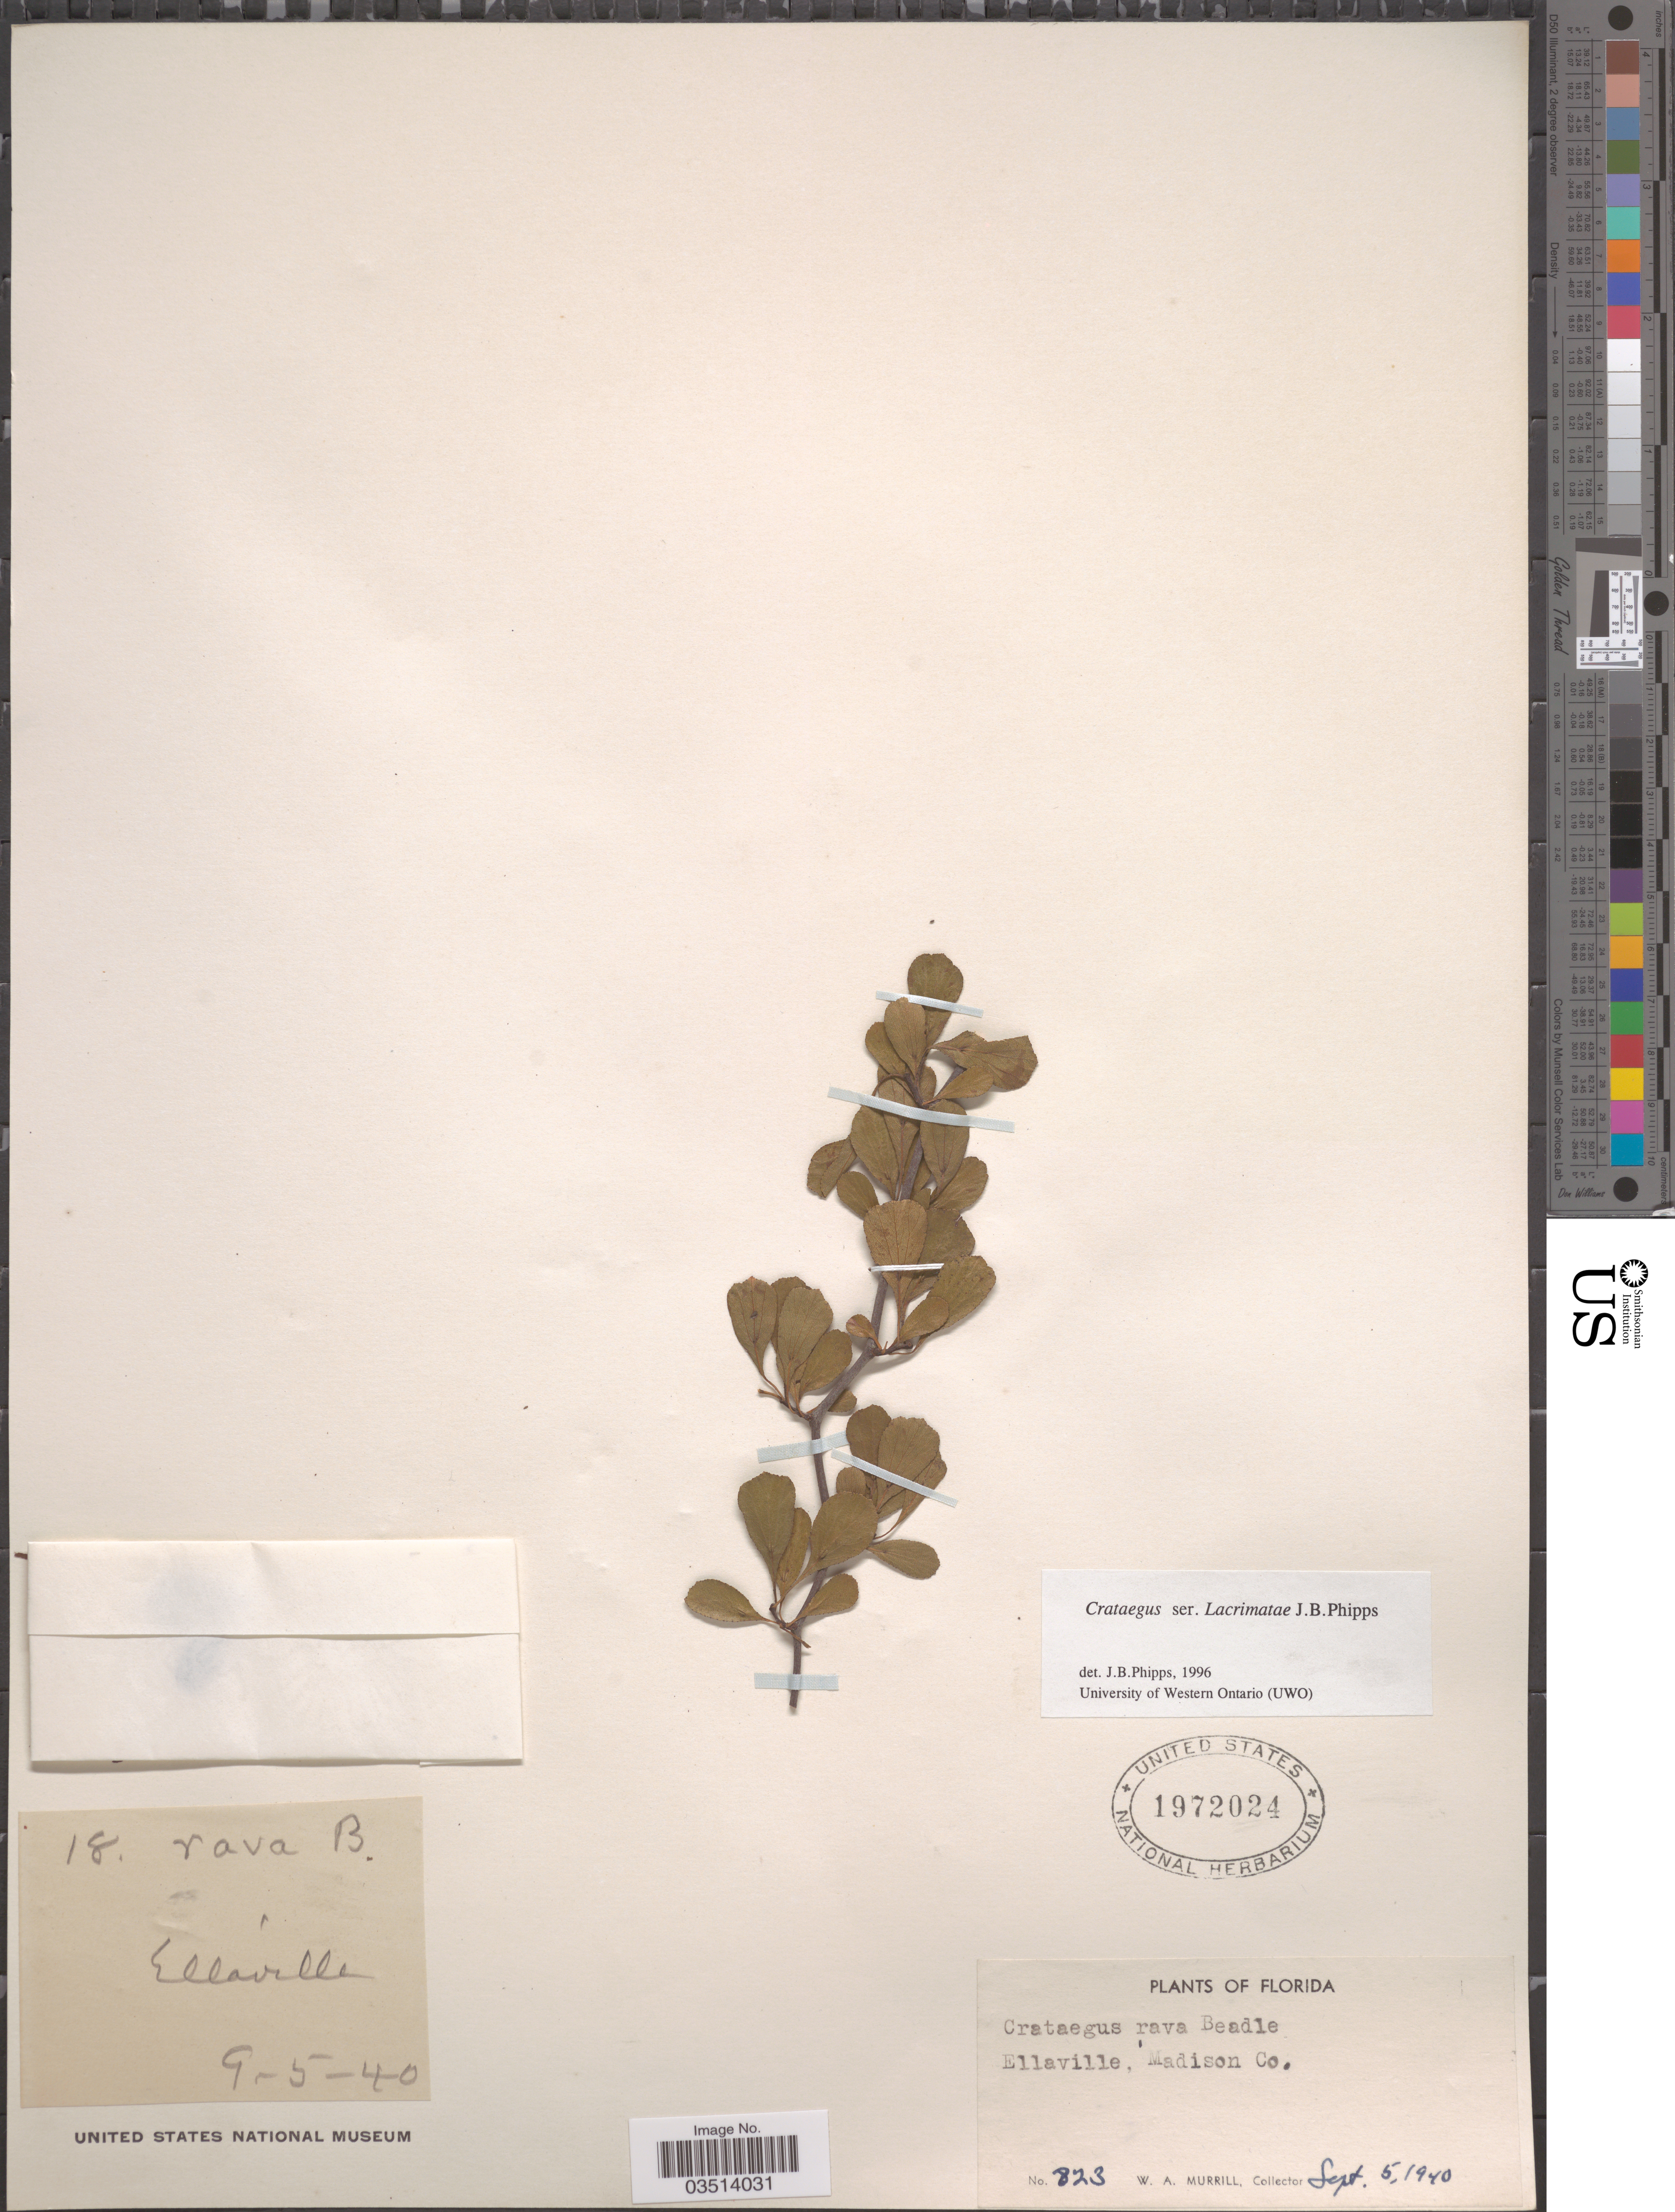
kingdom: Plantae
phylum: Tracheophyta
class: Magnoliopsida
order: Rosales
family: Rosaceae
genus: Crataegus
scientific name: Crataegus crocea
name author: Beadle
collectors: W. A. Murrill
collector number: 823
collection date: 1940-09-05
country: United States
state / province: Florida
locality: Ellaville, Madison Co.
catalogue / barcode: US 1972024